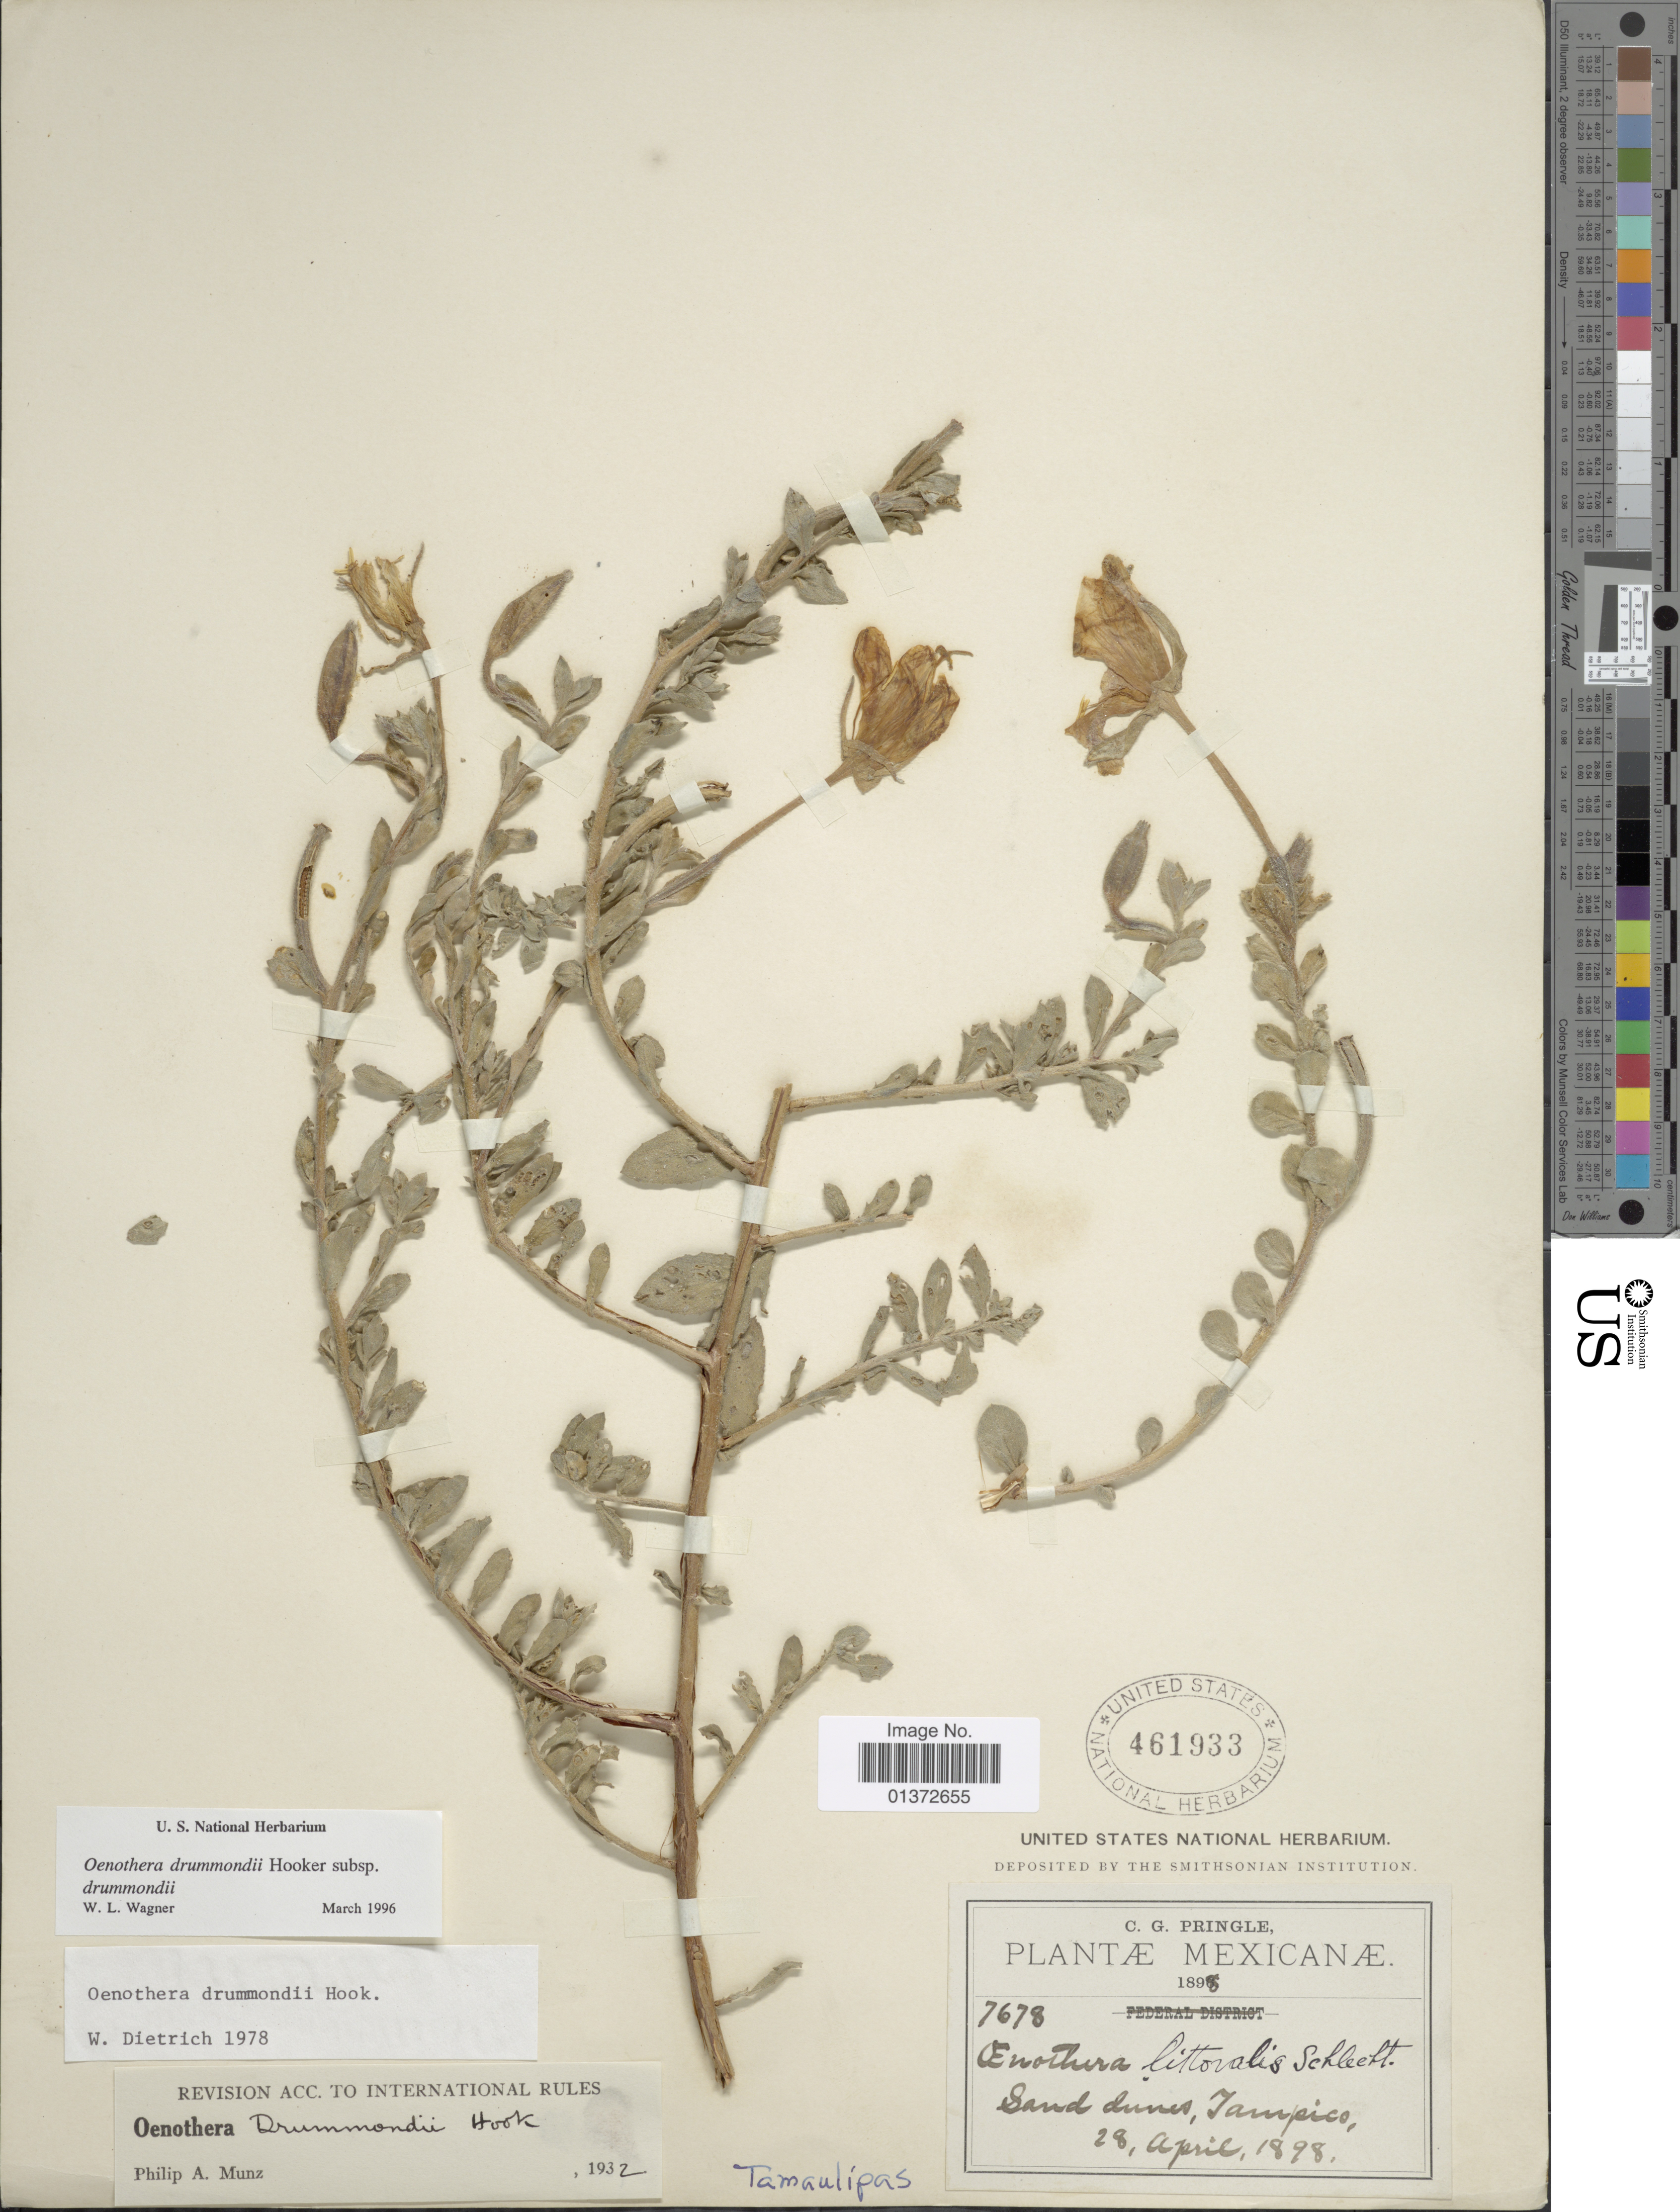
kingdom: Plantae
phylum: Tracheophyta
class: Magnoliopsida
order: Myrtales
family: Onagraceae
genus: Oenothera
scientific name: Oenothera drummondii subsp. drummondii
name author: Hook.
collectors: C. G. Pringle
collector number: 7678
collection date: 1898-04-28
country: Mexico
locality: Tampico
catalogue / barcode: US 461933